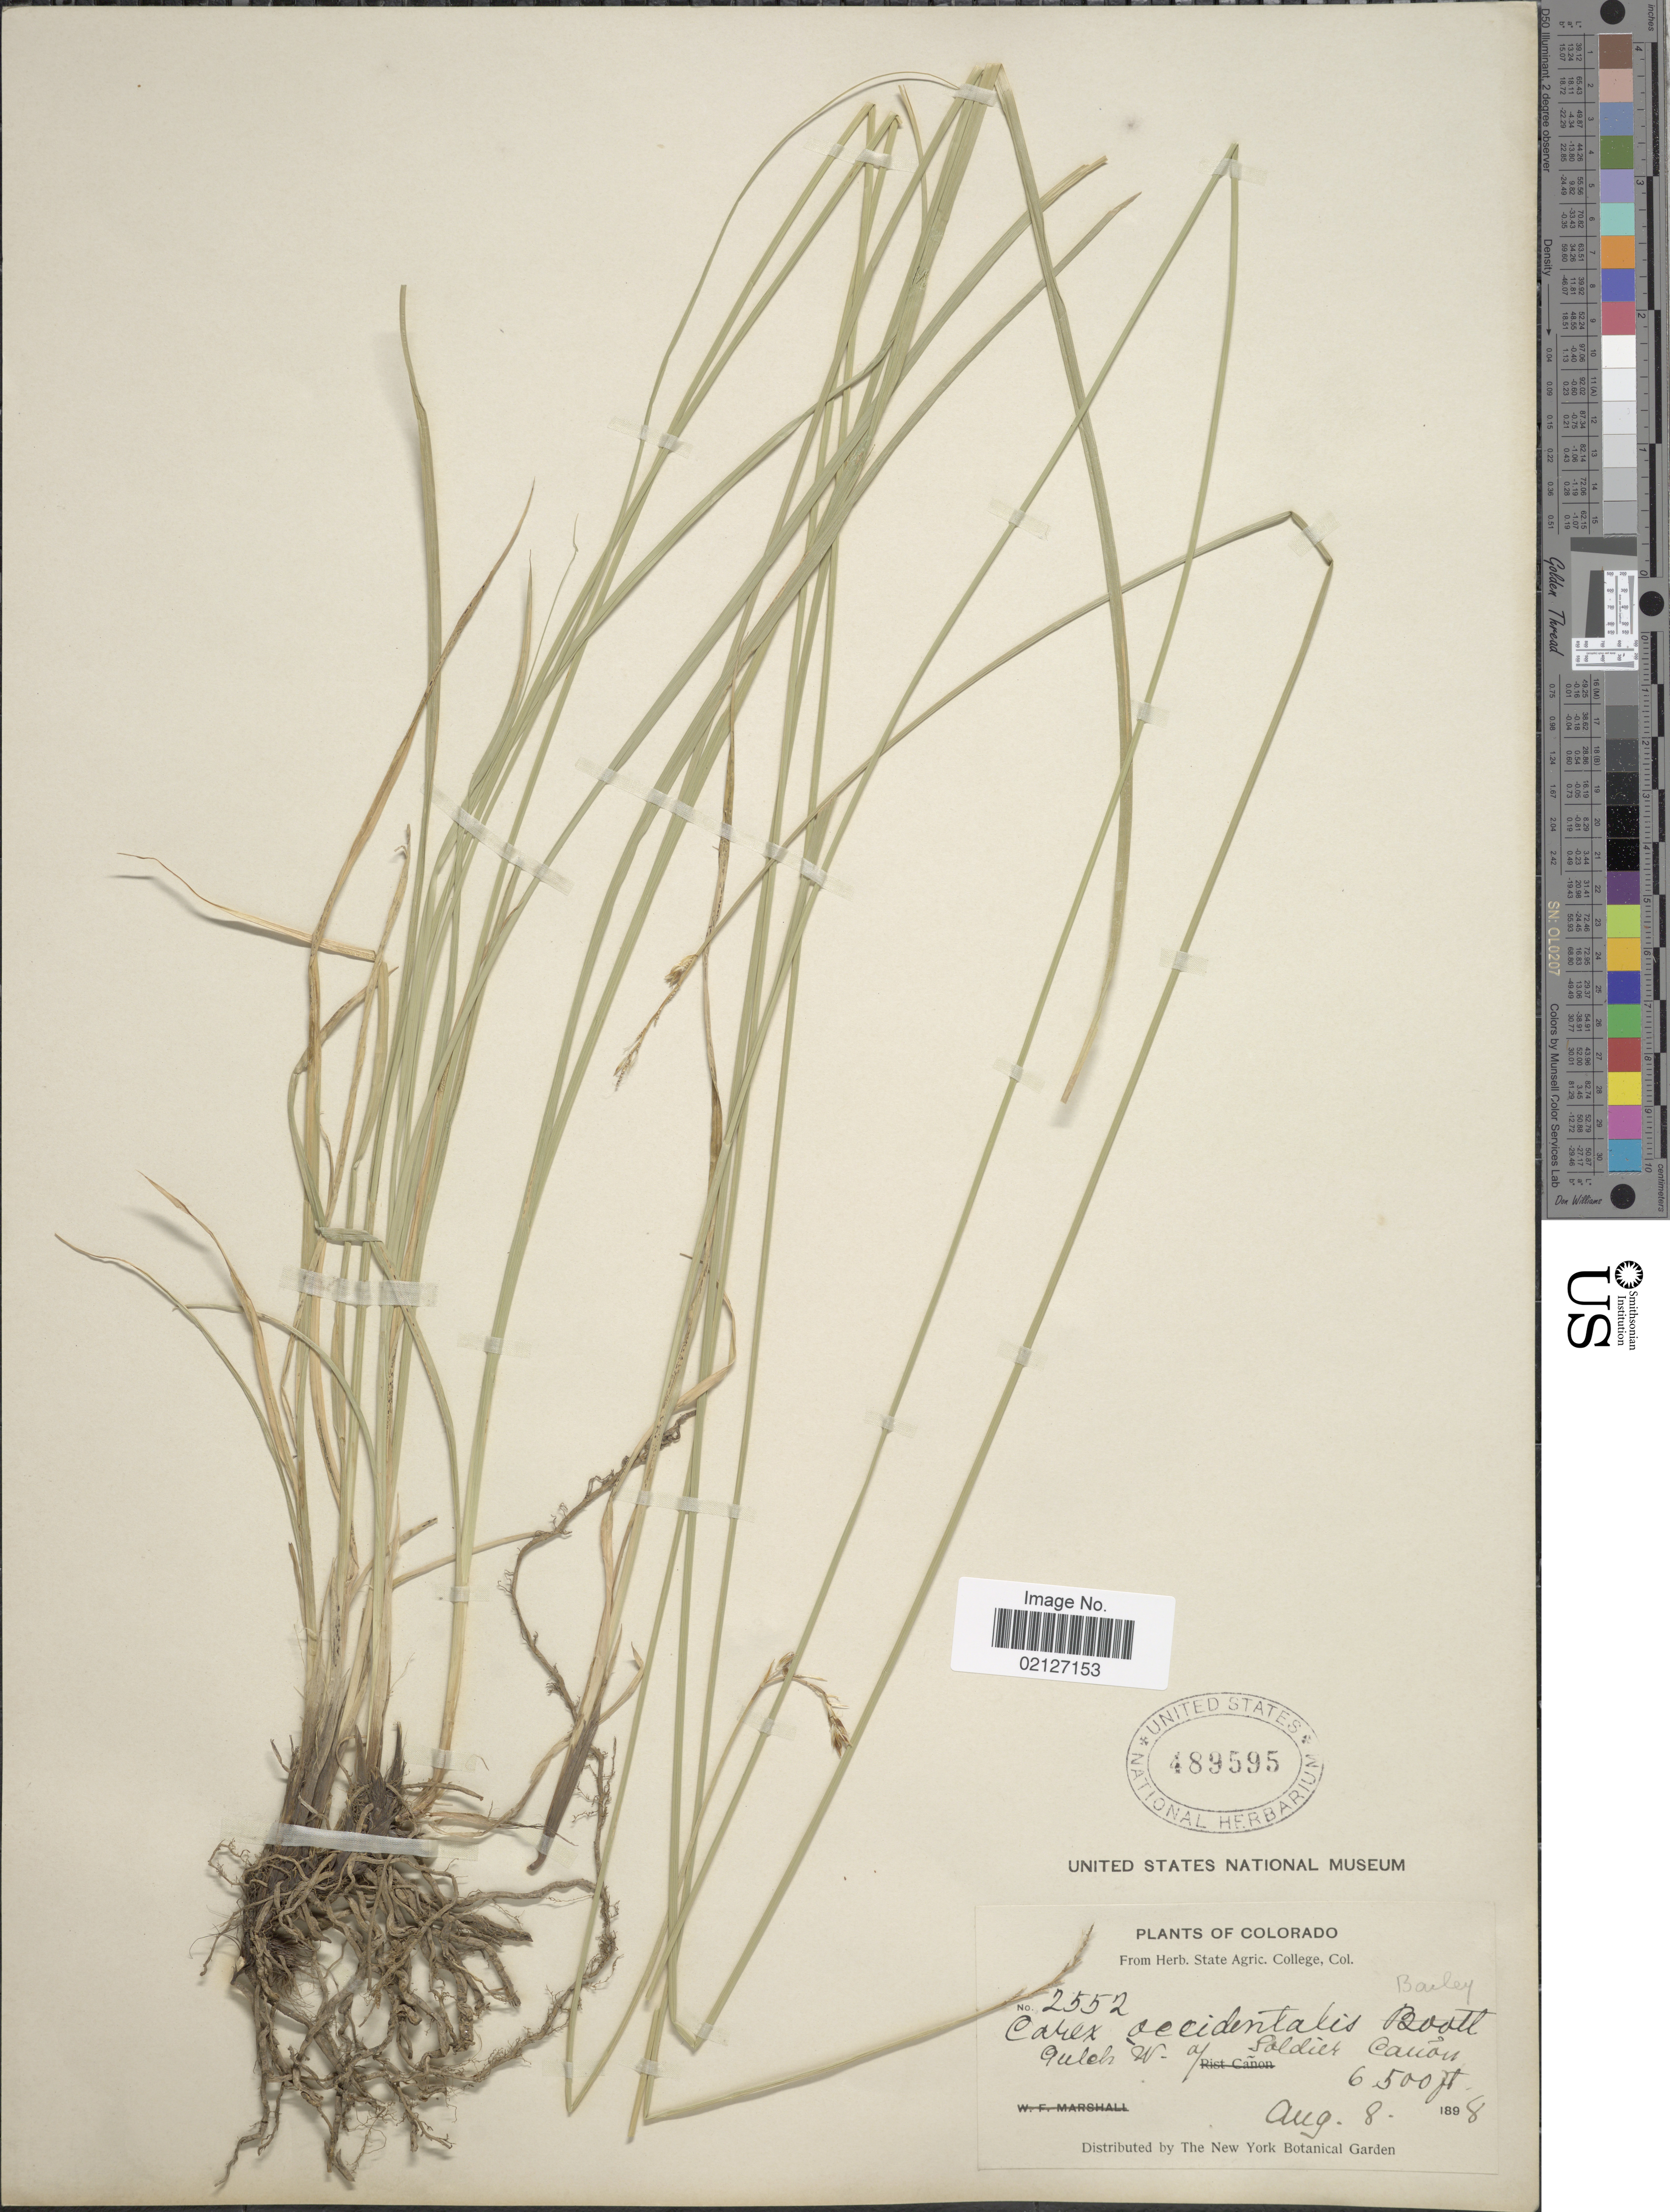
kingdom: Plantae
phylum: Tracheophyta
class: Liliopsida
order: Poales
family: Cyperaceae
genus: Carex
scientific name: Carex occidentalis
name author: L.H. Bailey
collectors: ex herb. State Agric. College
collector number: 2552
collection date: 1898-08-08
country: United States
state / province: Colorado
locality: Gulch W. of Soldier Canon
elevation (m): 1981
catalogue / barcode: US 489595